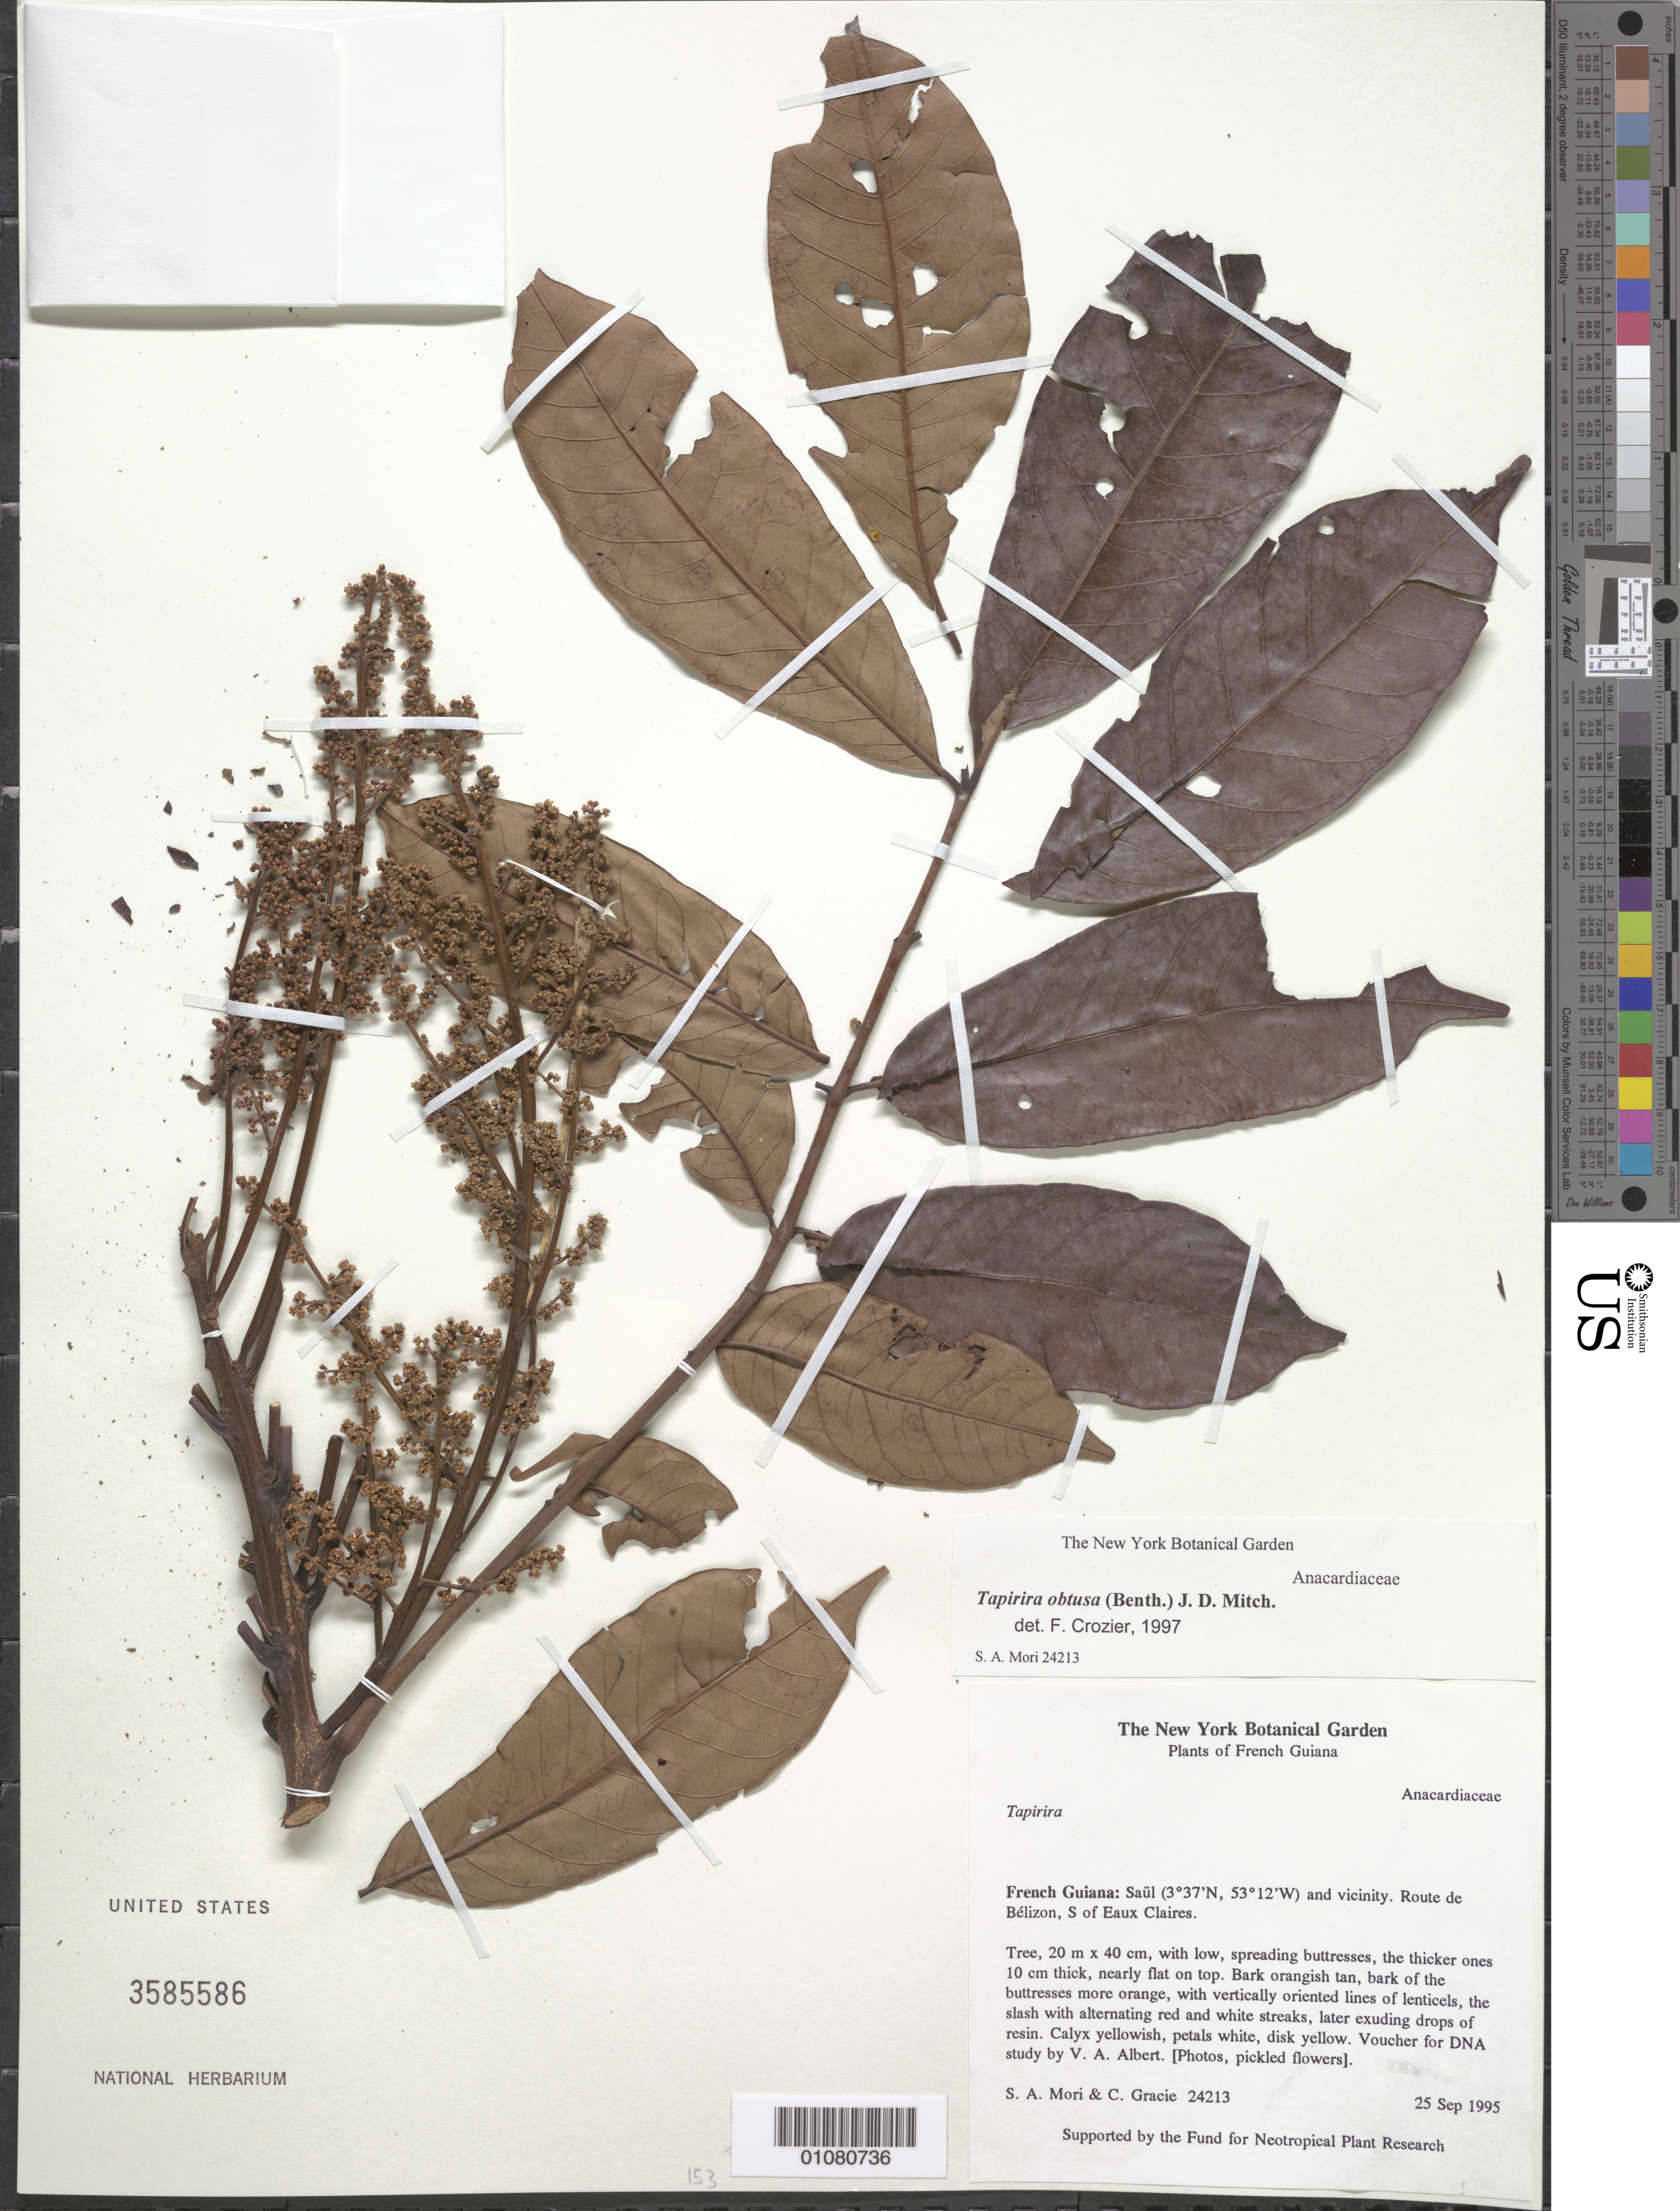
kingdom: Plantae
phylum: Tracheophyta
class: Magnoliopsida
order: Sapindales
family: Anacardiaceae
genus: Tapirira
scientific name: Tapirira obtusa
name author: (Benth.) J.D. Mitch.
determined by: Crozier, F.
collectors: S. Mori & C. A. Gracie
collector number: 24213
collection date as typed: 25-Sep-95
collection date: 1995-09-25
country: French Guiana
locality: Saül, route de Bélizon; S of Eaux Claires, S of Eaux Claires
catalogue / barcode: US 3585586